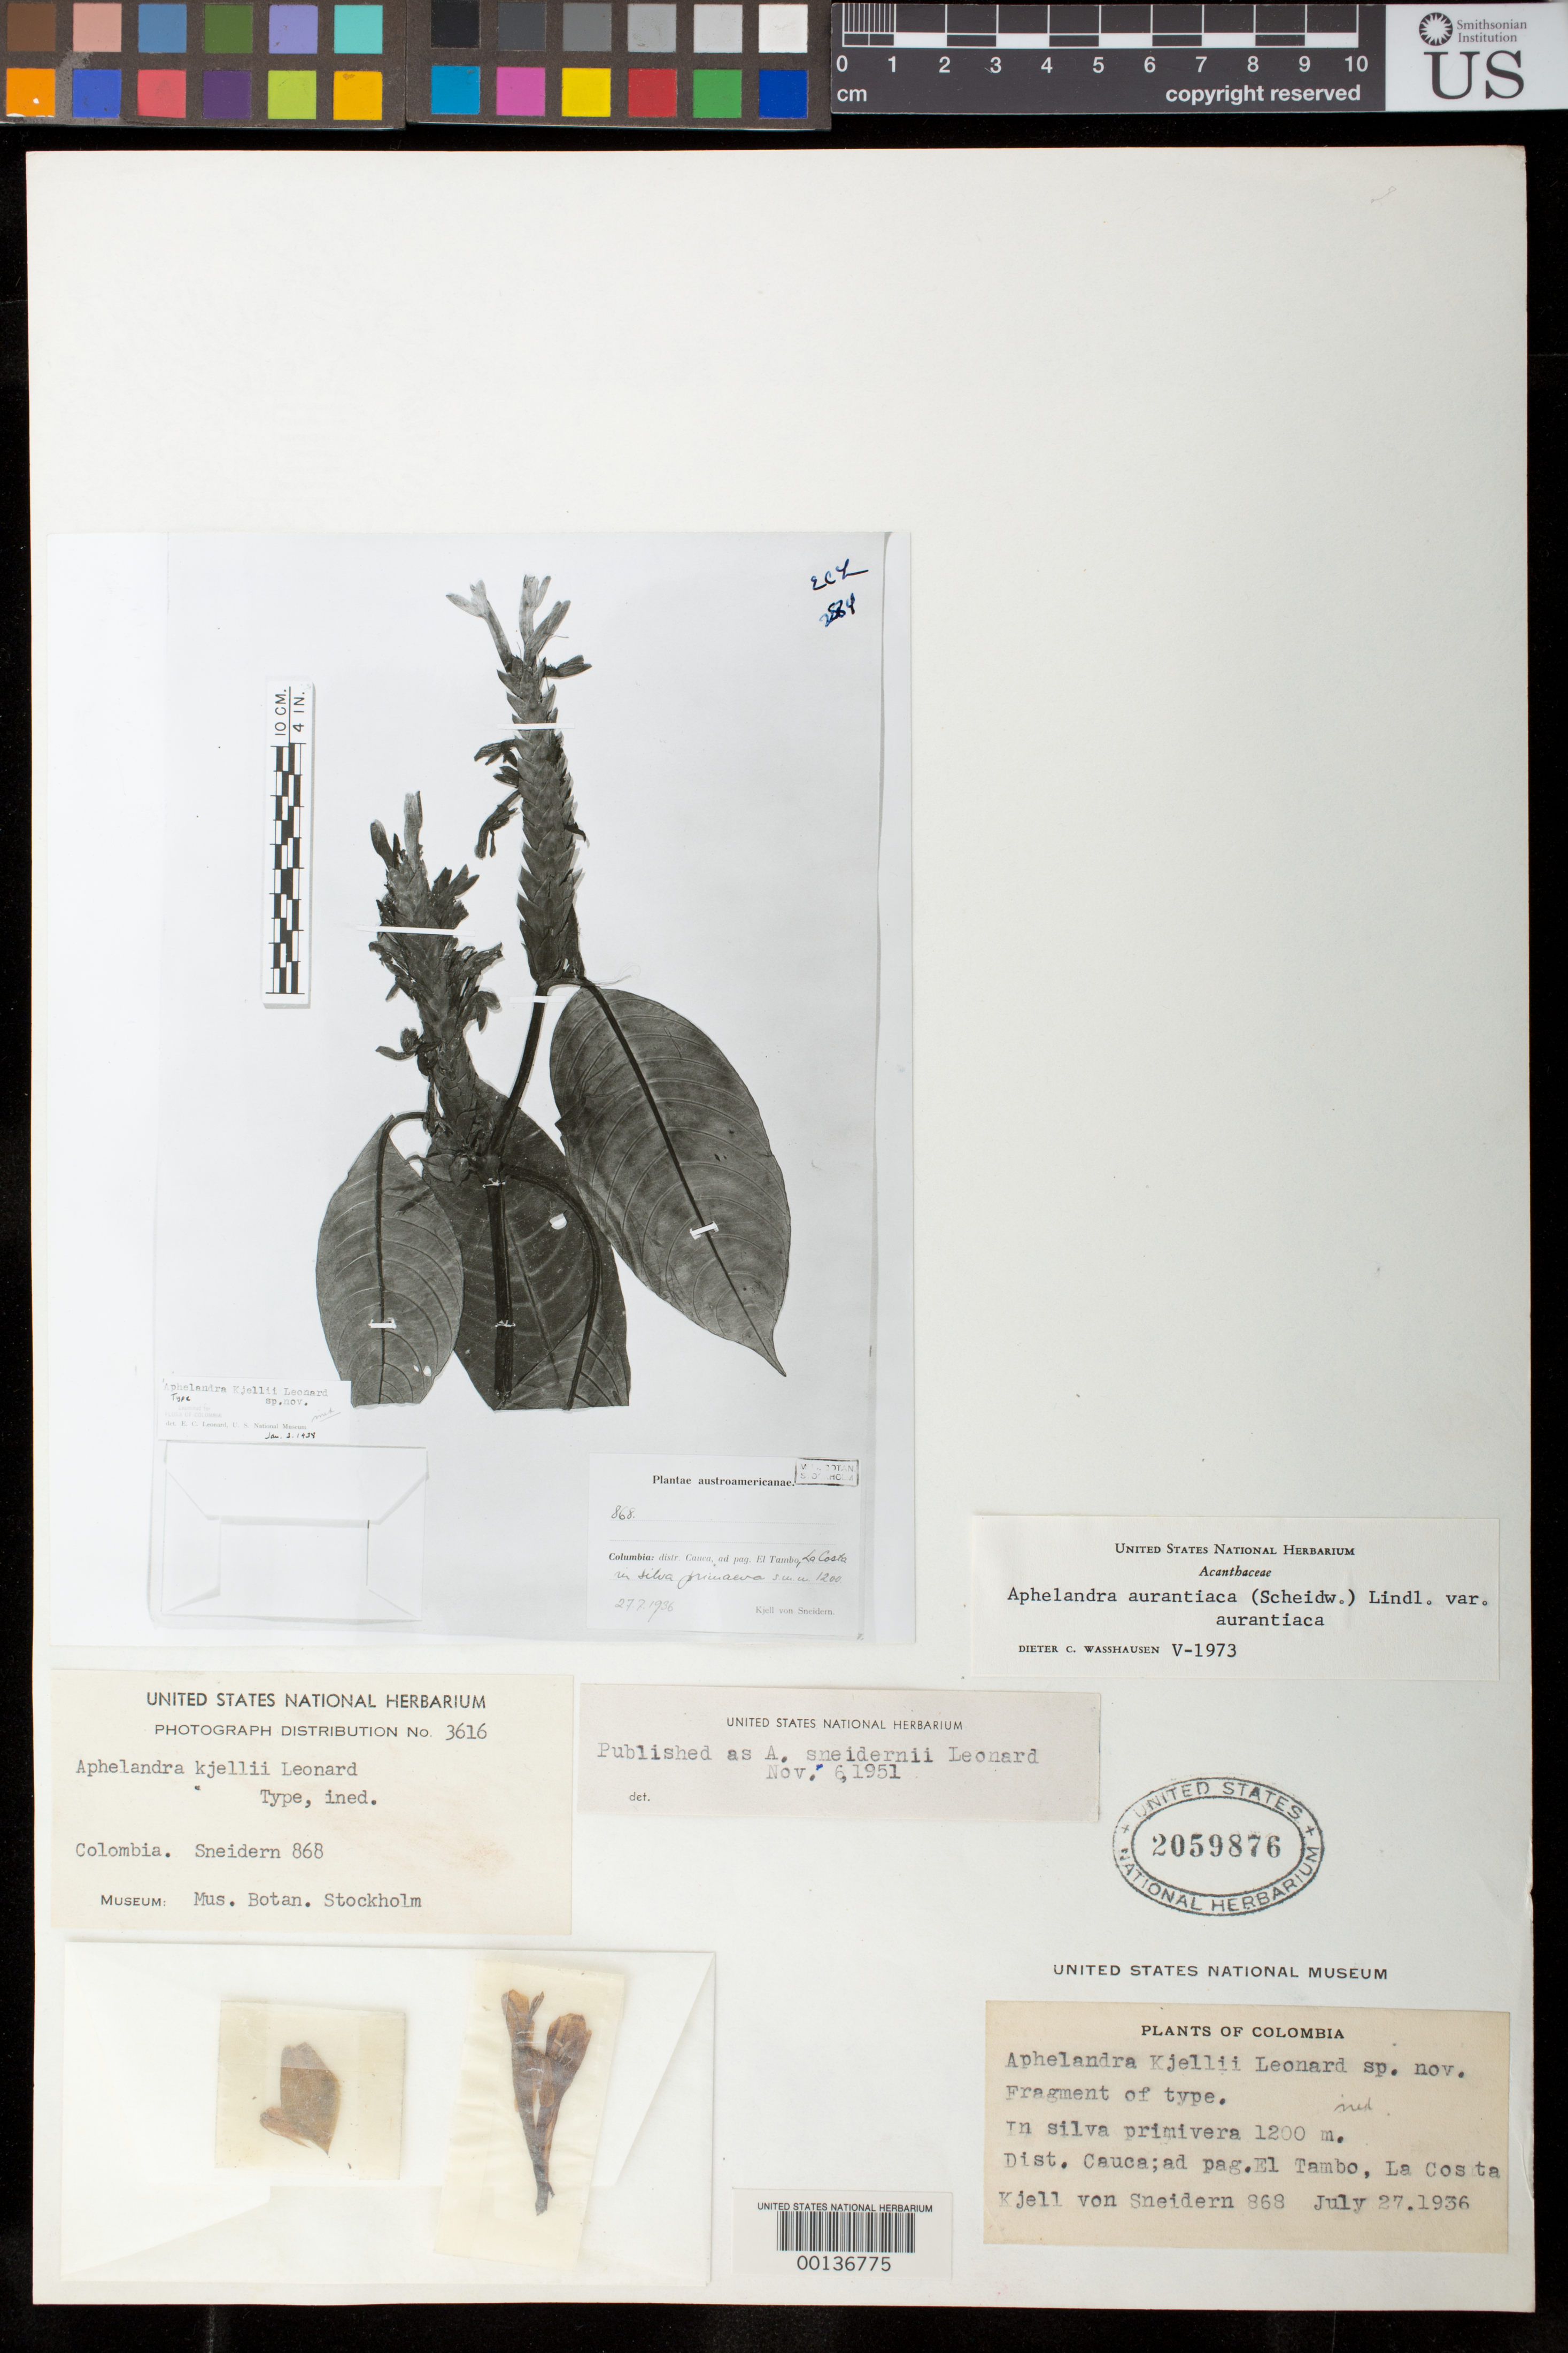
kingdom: Plantae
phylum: Tracheophyta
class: Magnoliopsida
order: Lamiales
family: Acanthaceae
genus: Aphelandra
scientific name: Aphelandra sneidernii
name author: Leonard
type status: Isotype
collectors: K. von Sneidern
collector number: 868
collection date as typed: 27 Jul 1936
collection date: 1936-07-27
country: Colombia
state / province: Cauca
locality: Forest of La Costa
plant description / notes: Photograph and fragmentary material of (holo) type specimen ex herb. Stockholm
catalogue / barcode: US 2059876